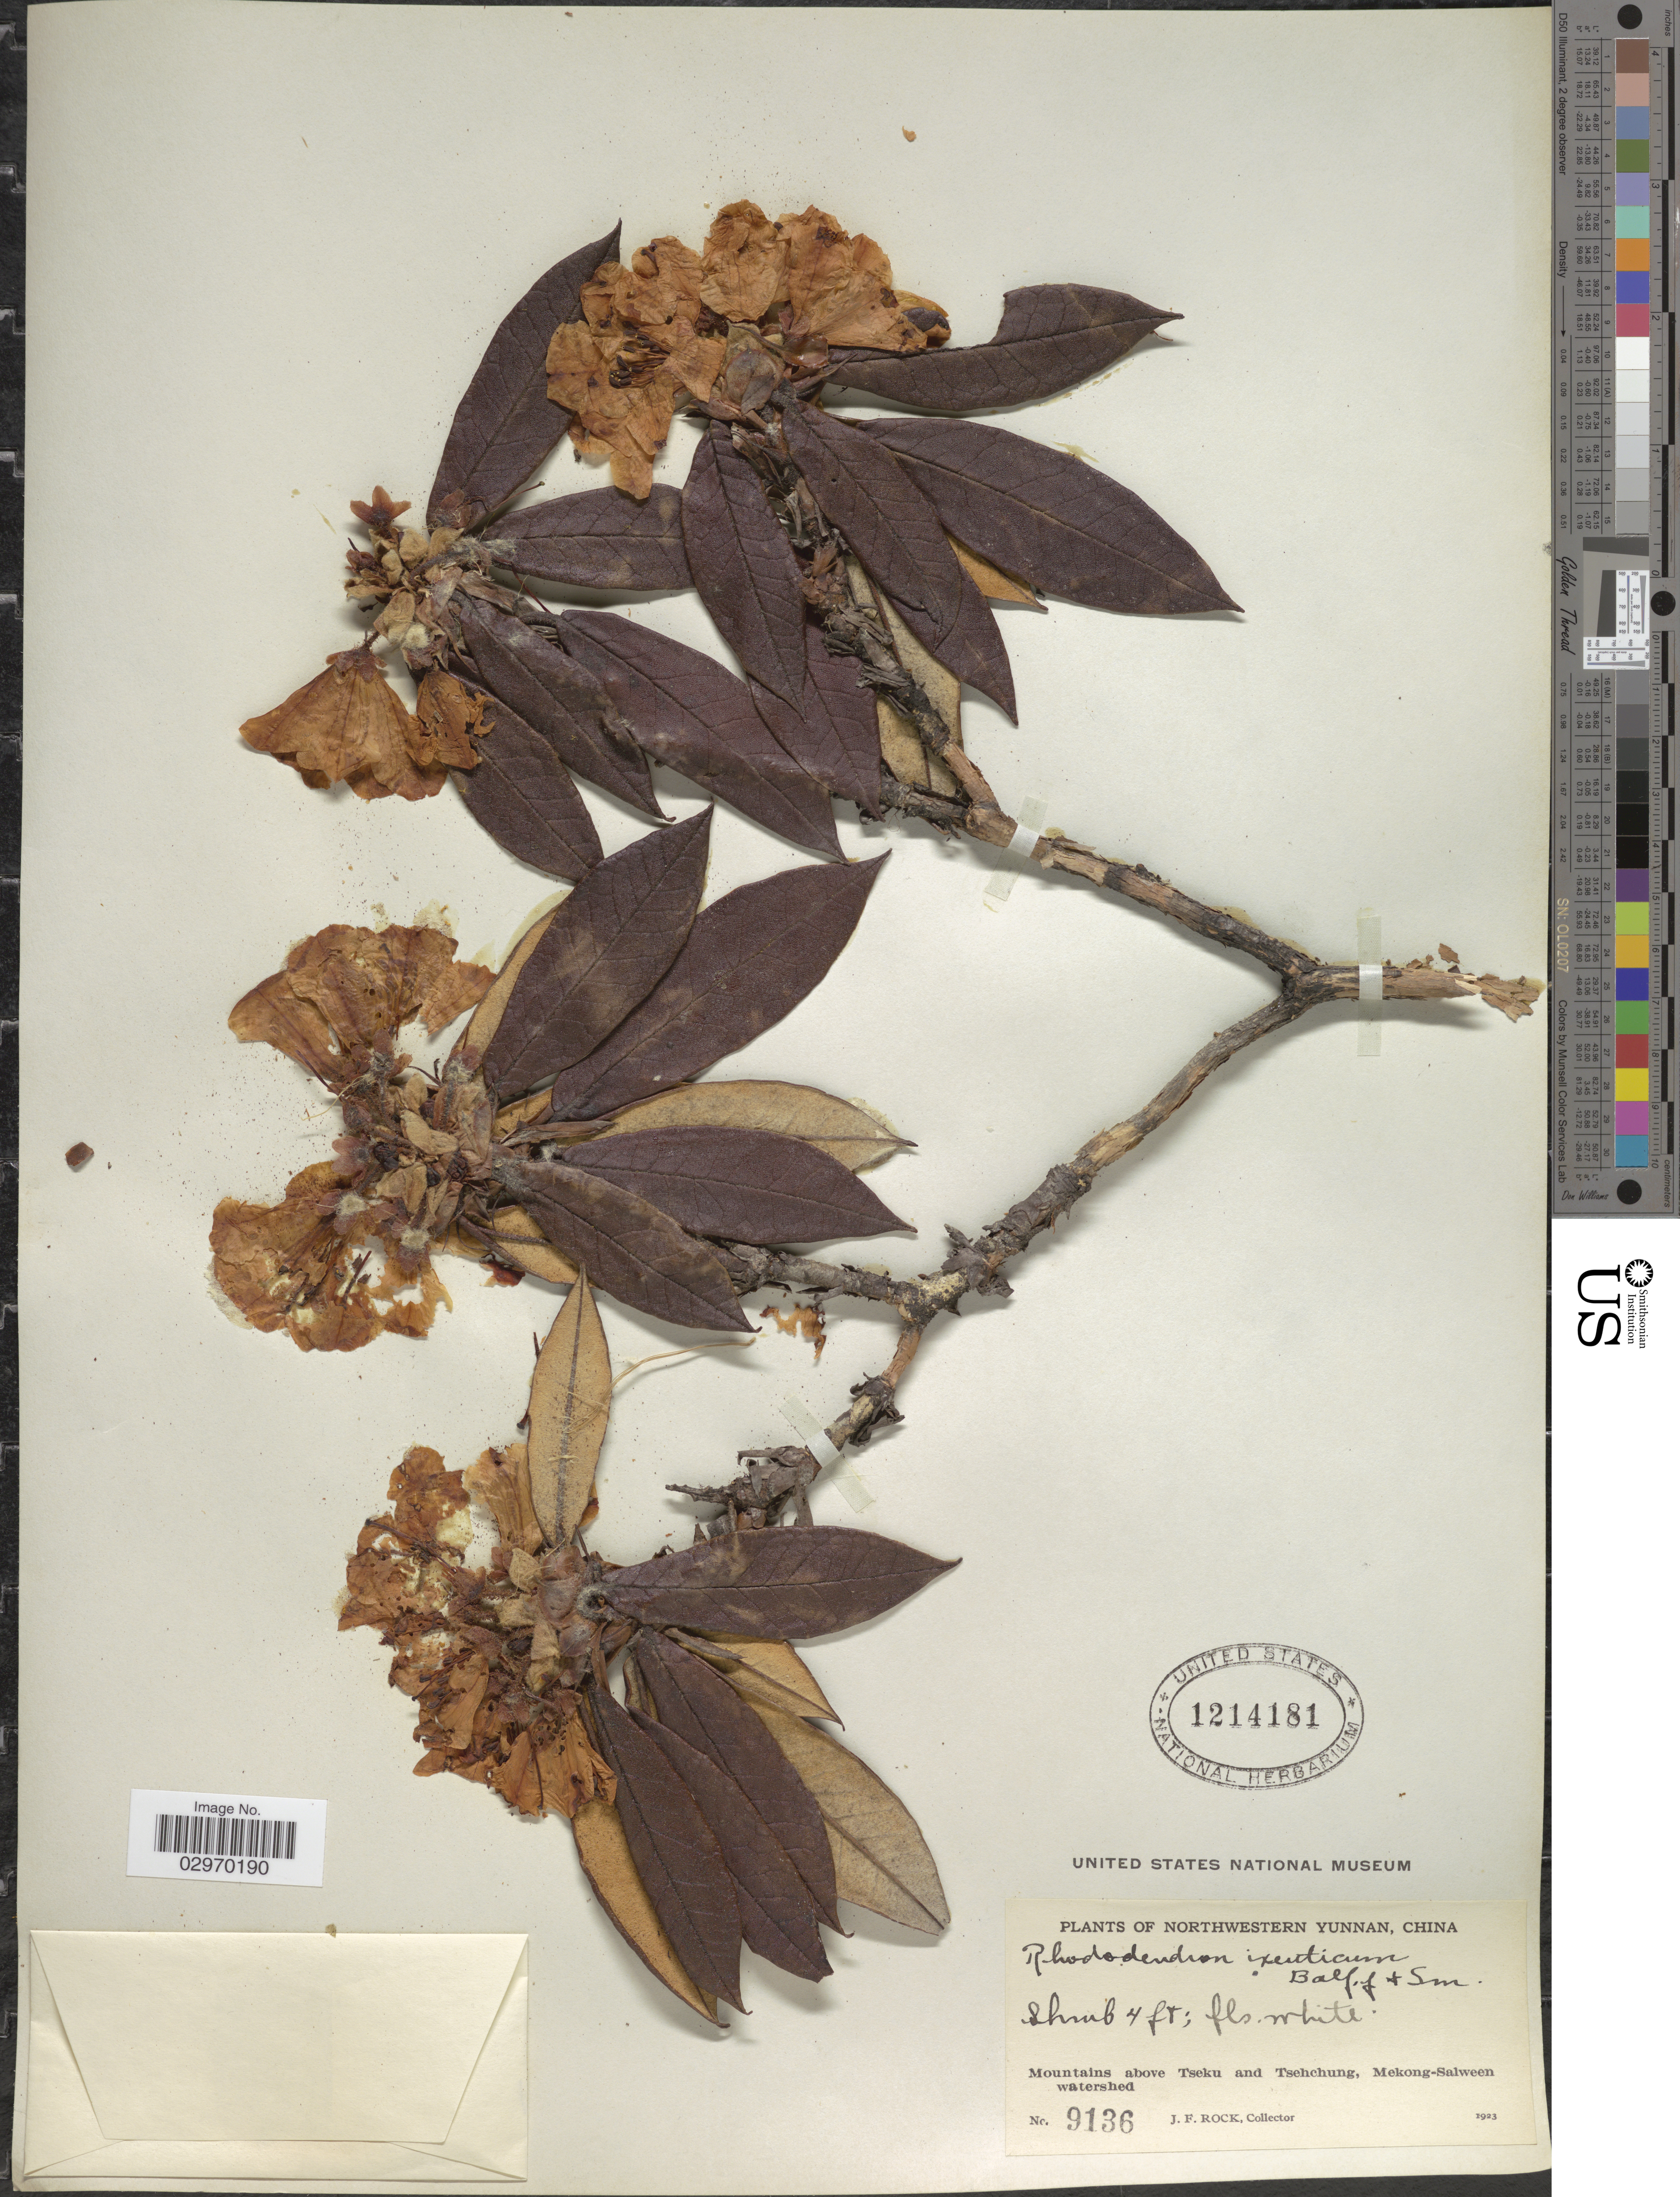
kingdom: Plantae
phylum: Tracheophyta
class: Magnoliopsida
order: Ericales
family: Ericaceae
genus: Rhododendron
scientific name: Rhododendron crinigerum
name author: Franch.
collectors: J. Rock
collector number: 9136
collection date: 1923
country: China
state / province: Yunnan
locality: Northwestern Yunnan. Mountains above Tseku and Tsehchung, Mekong-Salween watershed.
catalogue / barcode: US 1214181